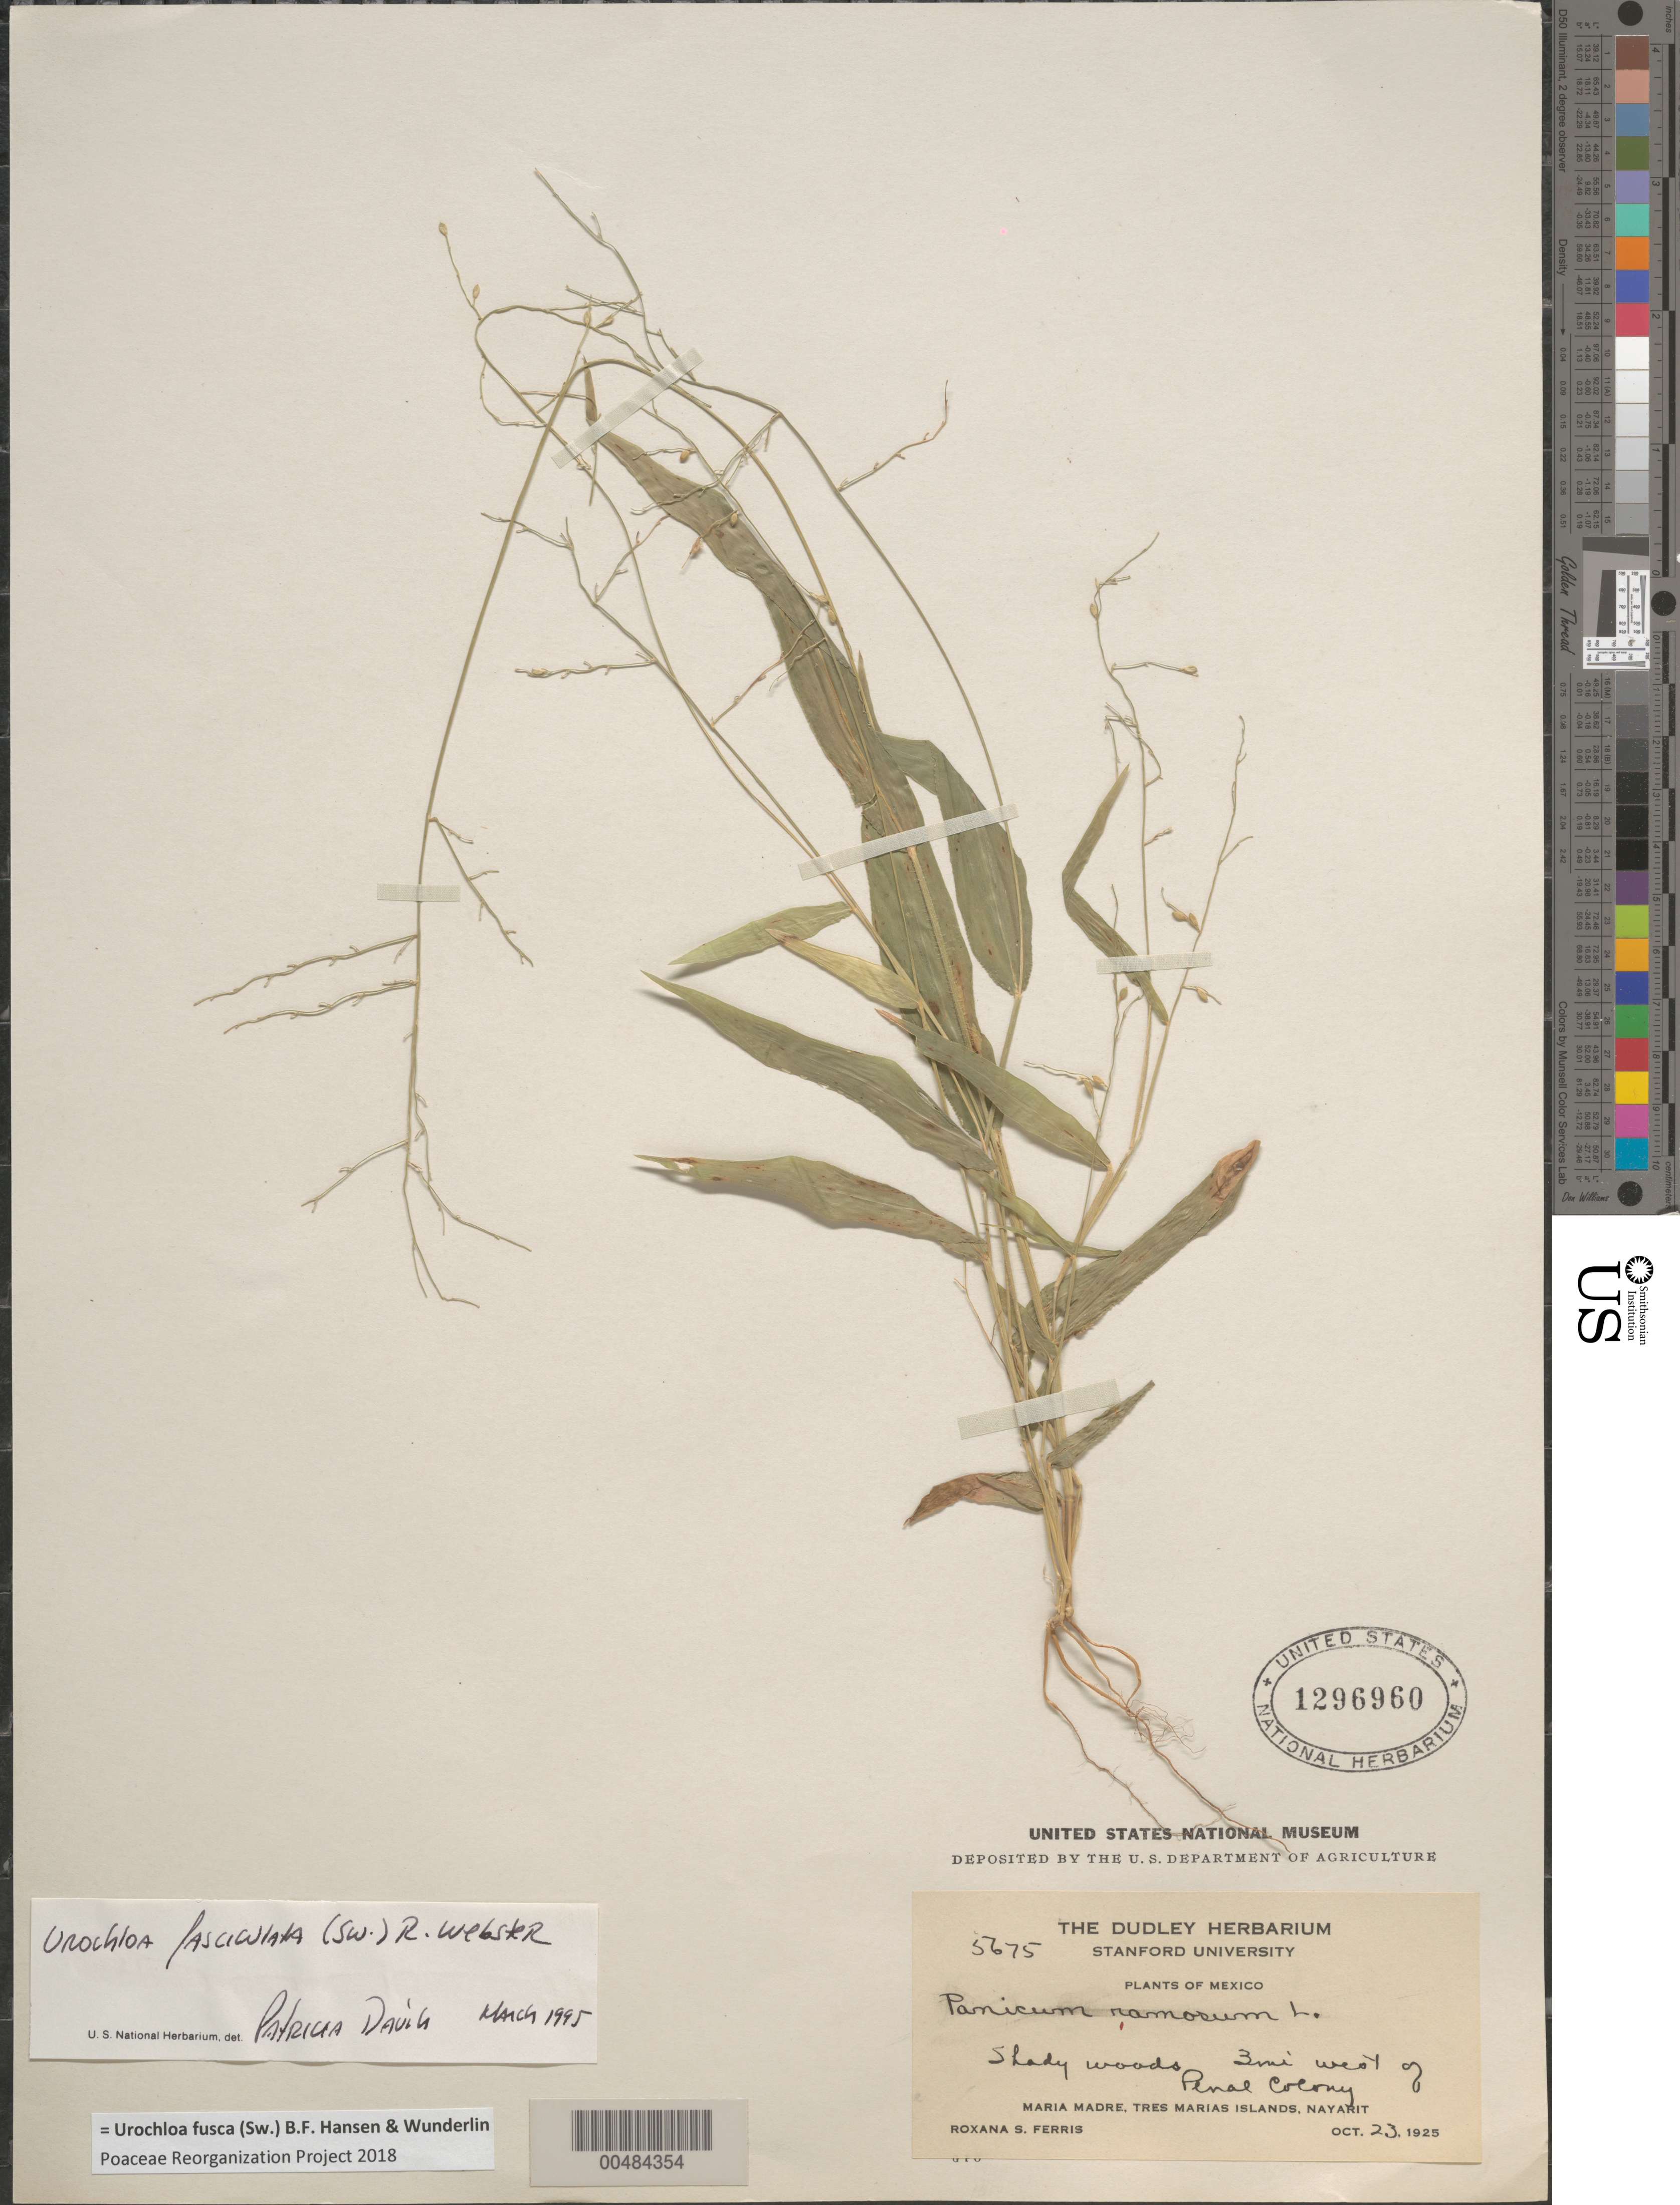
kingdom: Plantae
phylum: Tracheophyta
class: Liliopsida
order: Poales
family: Poaceae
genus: Urochloa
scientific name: Urochloa fusca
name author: (Sw.) B.F. Hansen & Wunderlin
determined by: Poaceae Reorganization Project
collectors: R. S. Ferris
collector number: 5675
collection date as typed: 23 Oct 1925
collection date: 1925-10-23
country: Mexico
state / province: Nayarit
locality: Maria Madre, Tres Marias Islands, 3 mi W of Penal Colony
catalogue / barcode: US 1296960